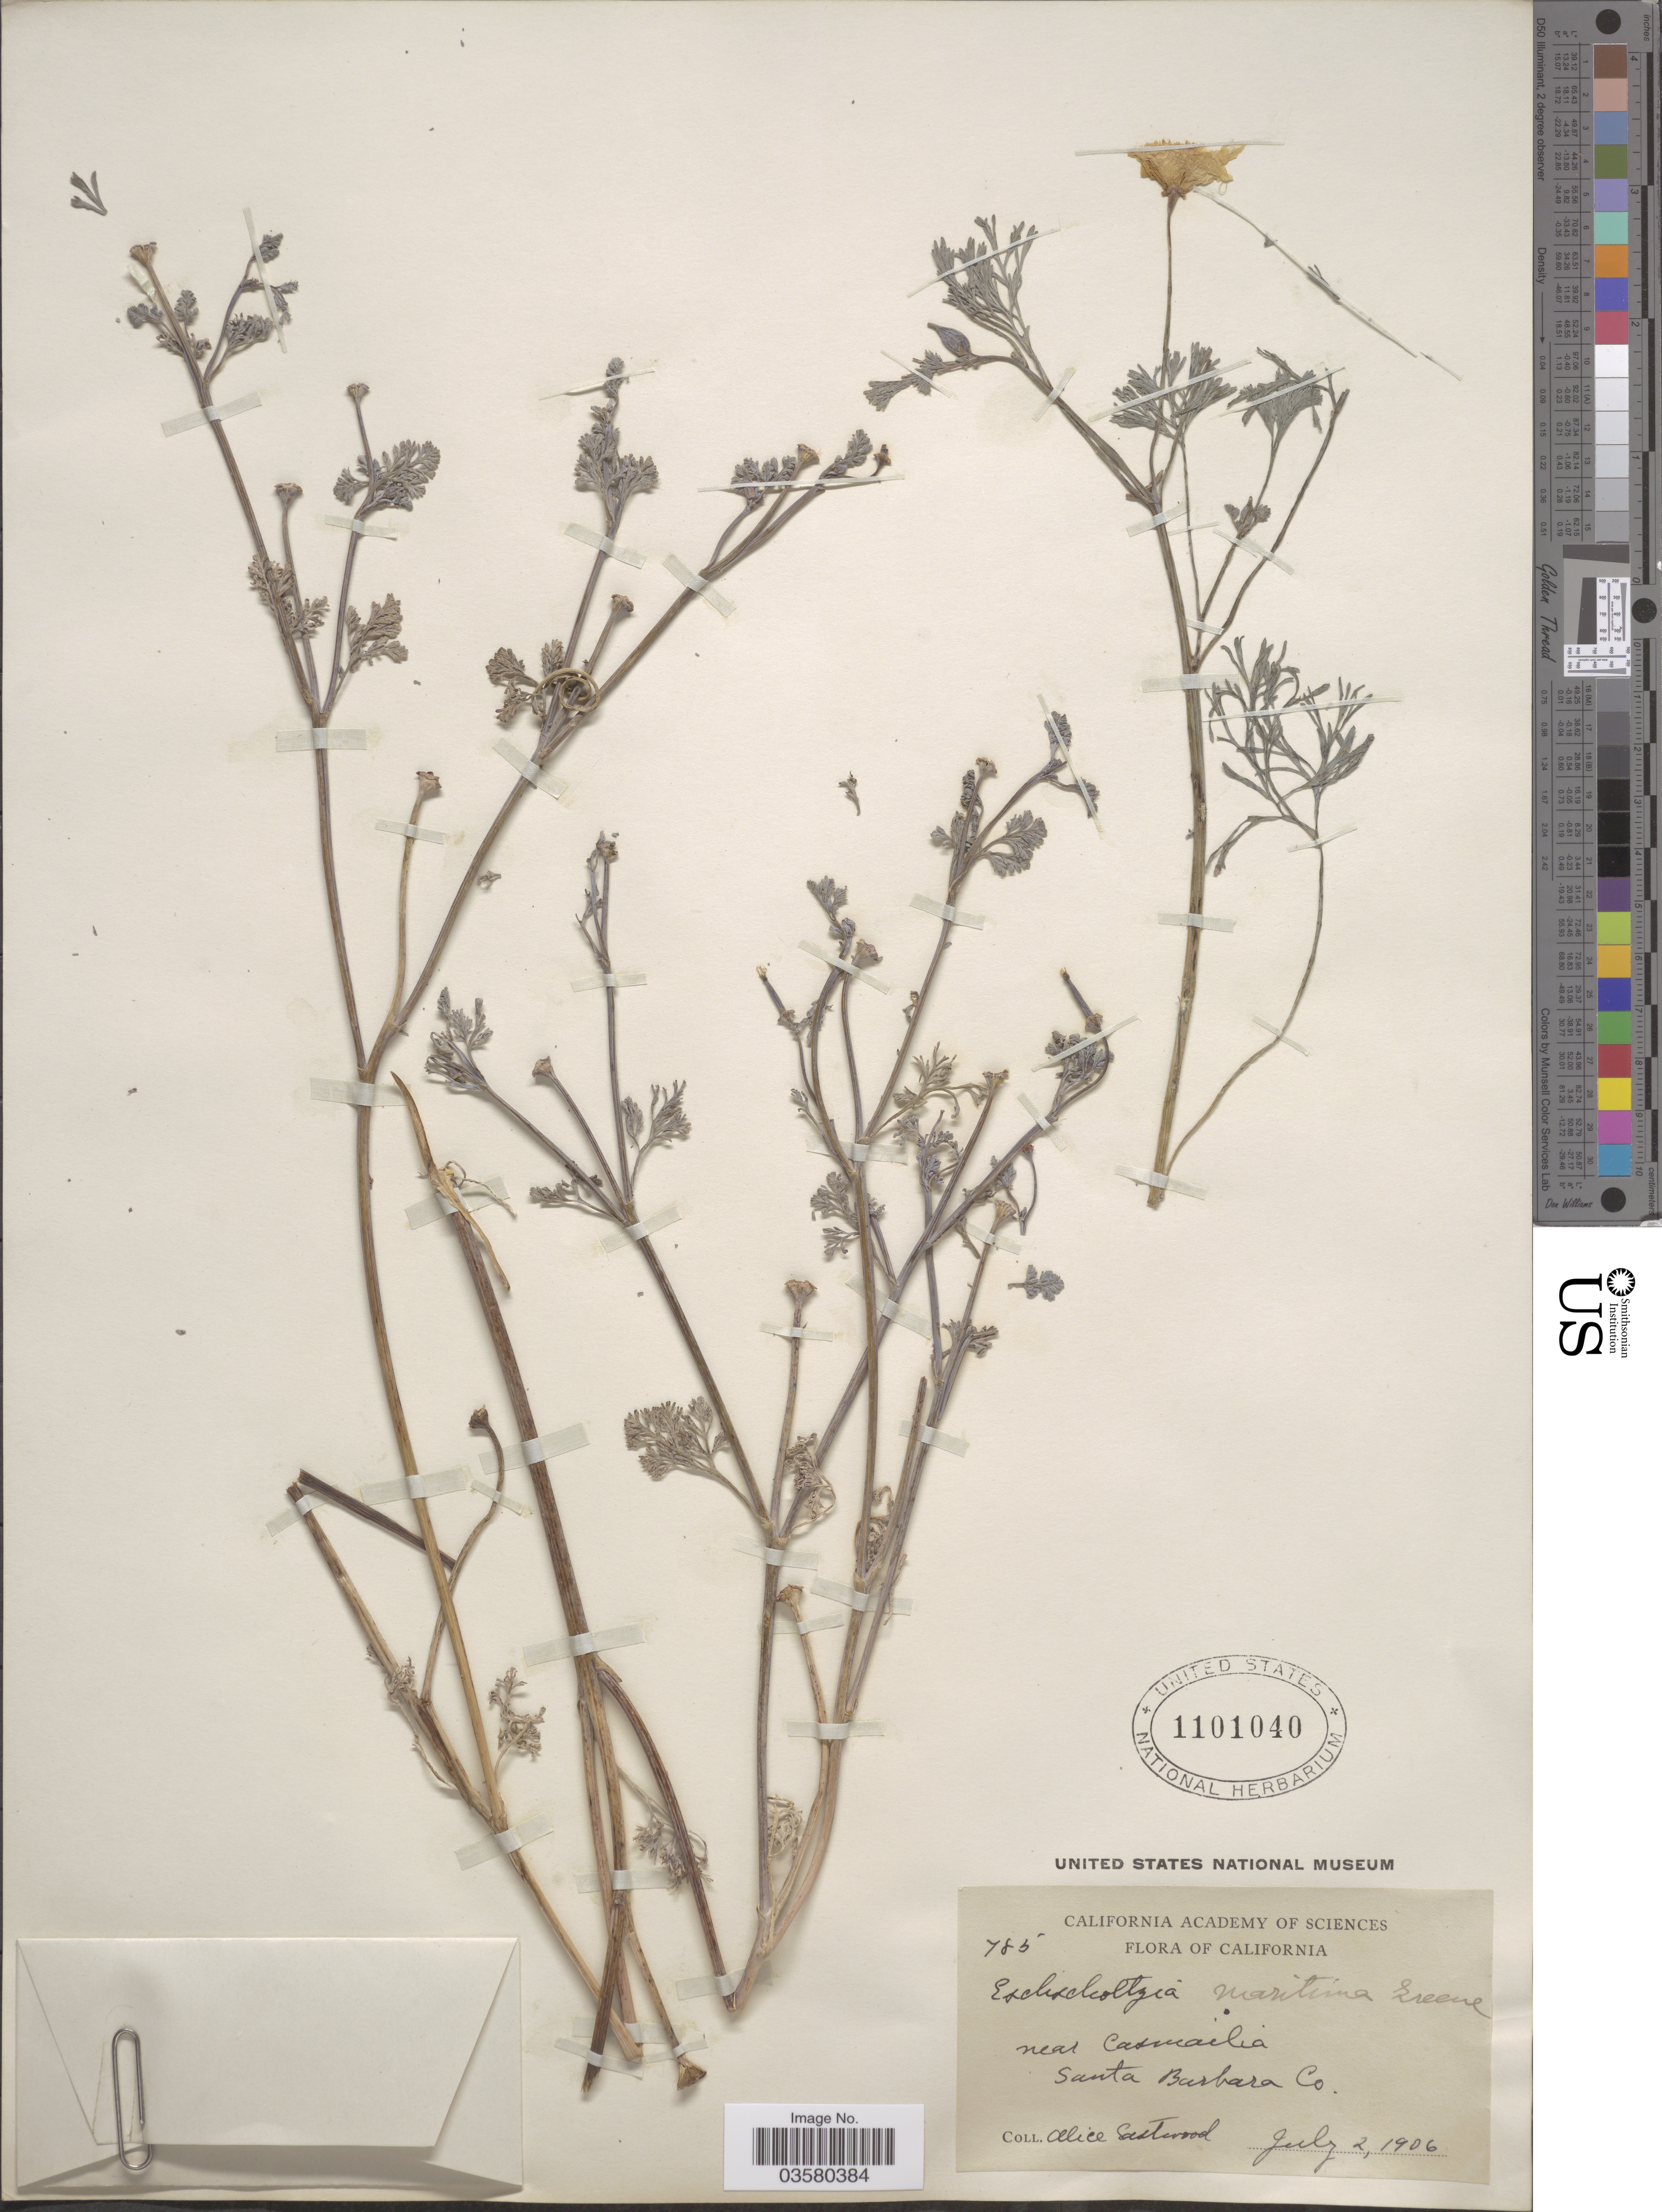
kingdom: Plantae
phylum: Tracheophyta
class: Magnoliopsida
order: Ranunculales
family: Papaveraceae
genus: Eschscholzia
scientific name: Eschscholzia californica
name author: Cham.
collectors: A. Eastwood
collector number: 785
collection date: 1906-07-02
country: United States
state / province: California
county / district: Santa Barbara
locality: Near Casmalia. Santa Barbara Co.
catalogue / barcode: US 1101040